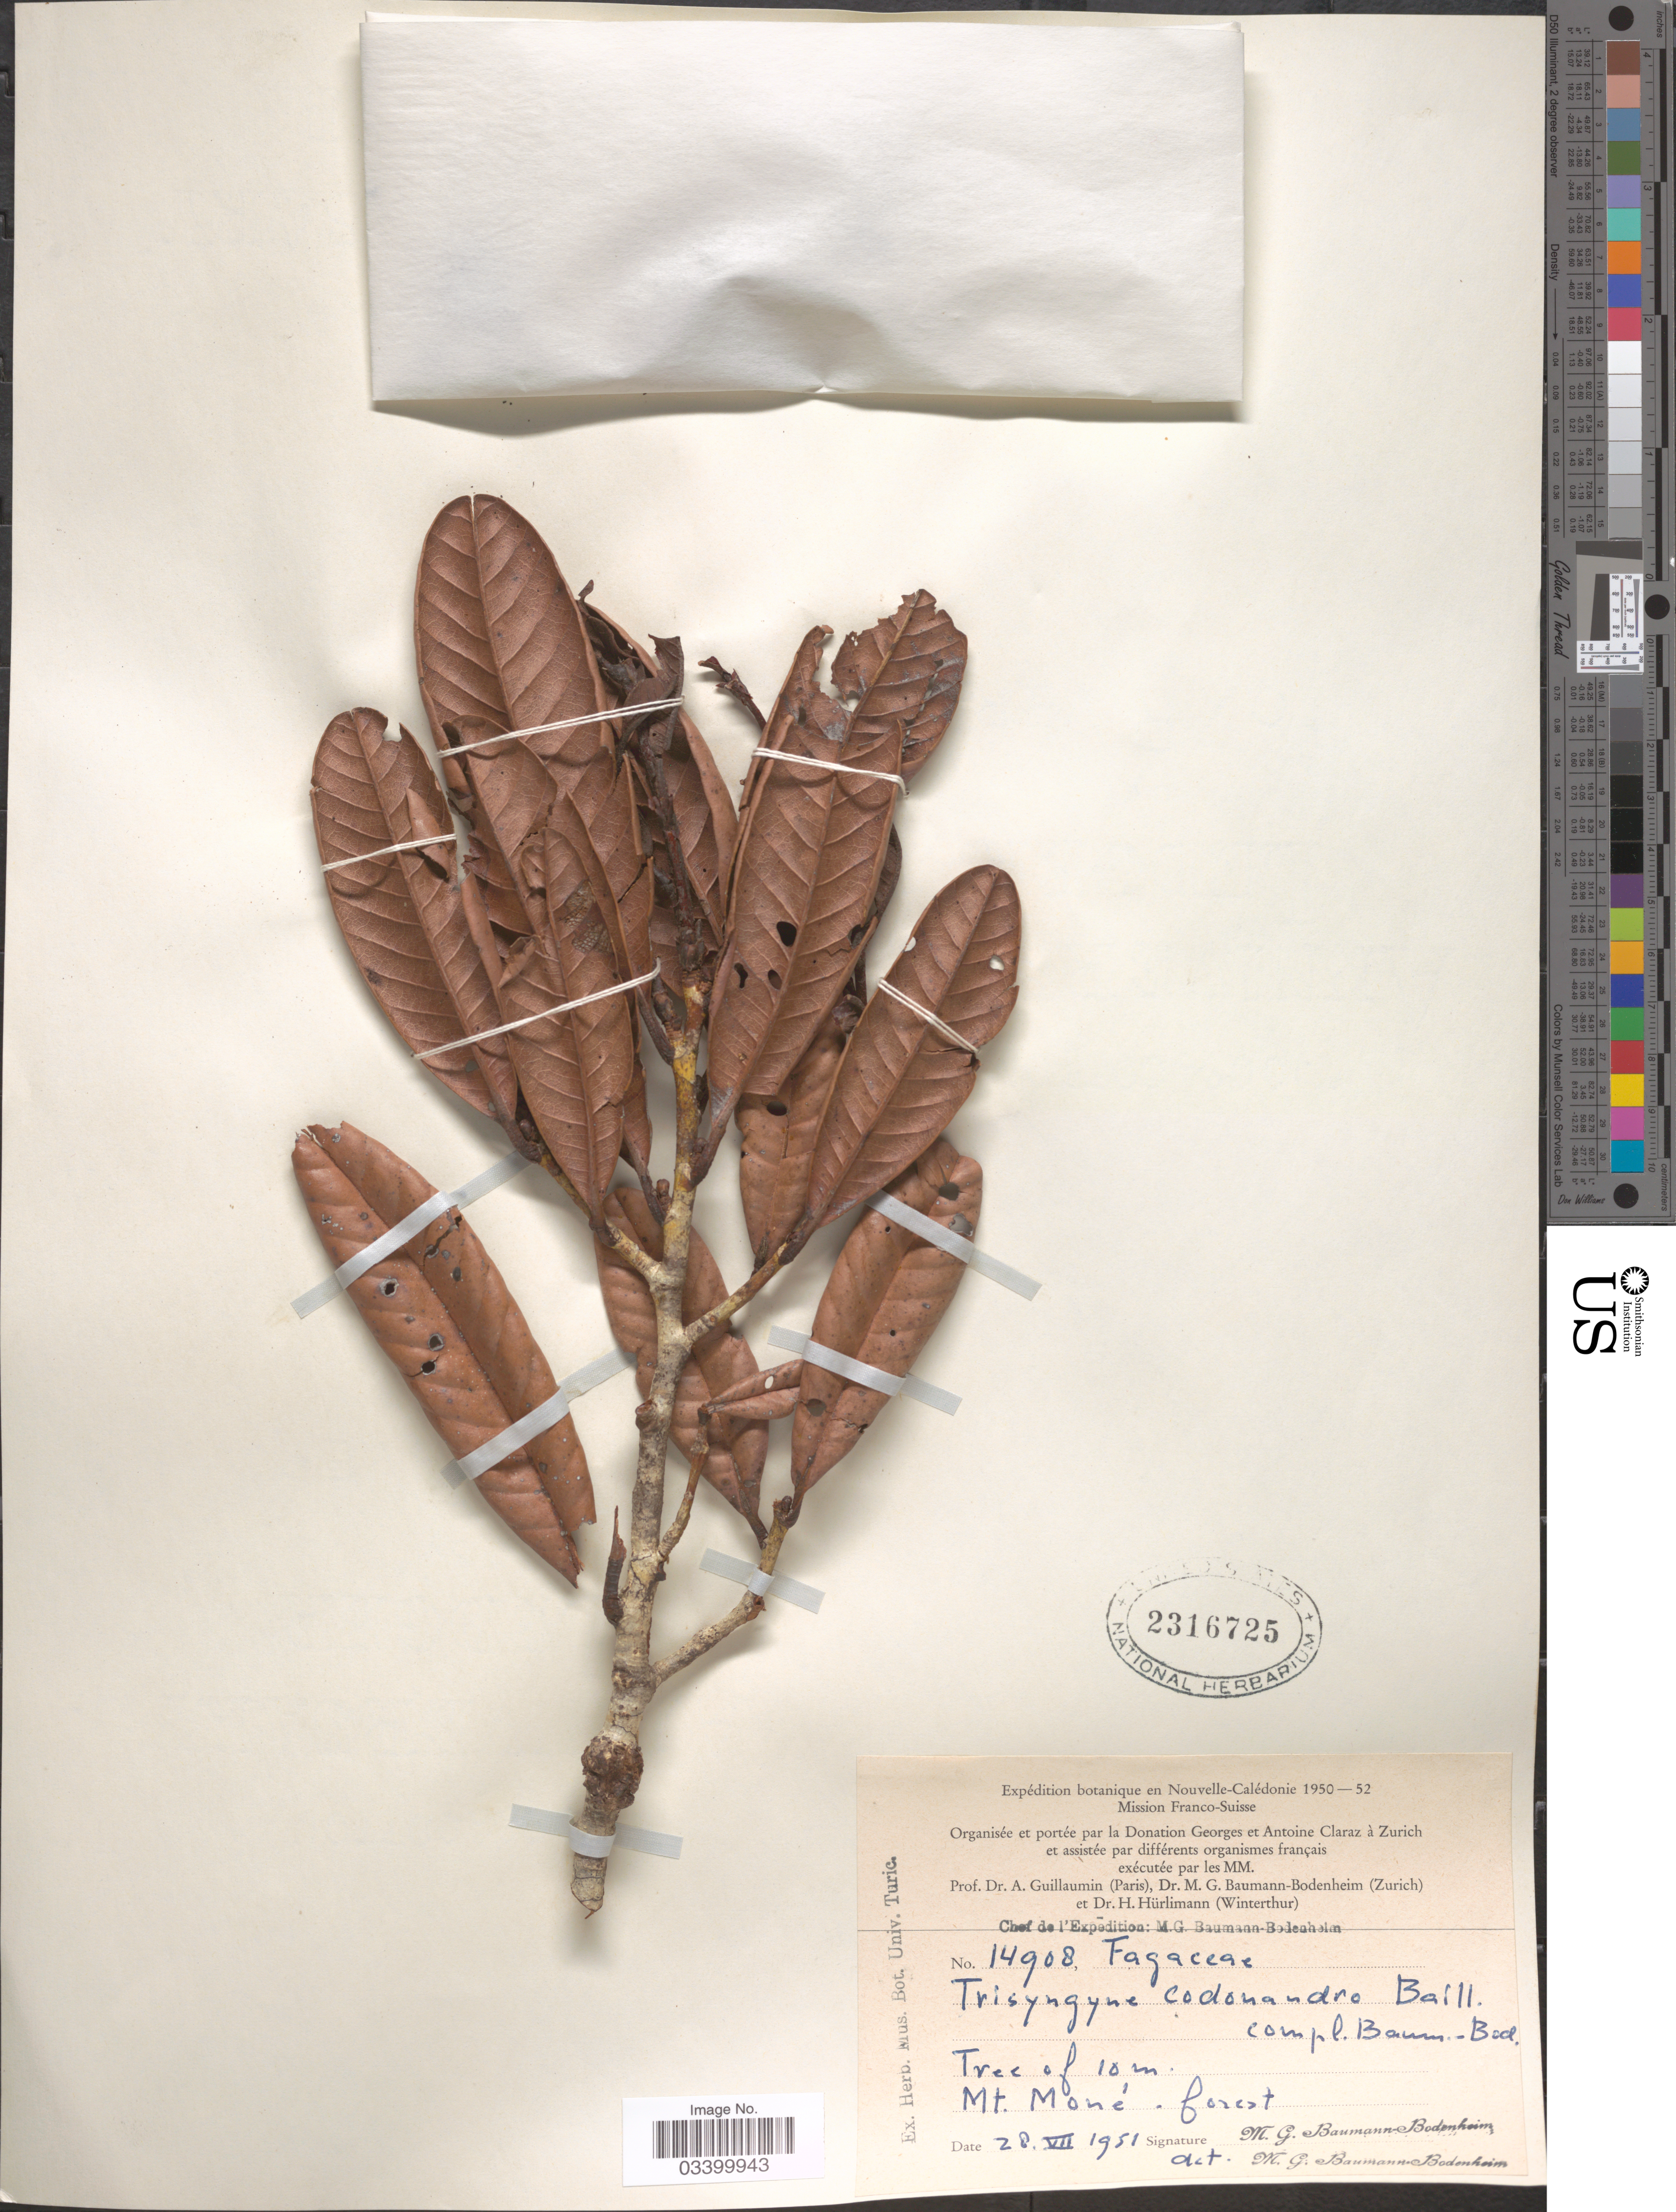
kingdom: Plantae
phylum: Tracheophyta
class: Magnoliopsida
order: Fagales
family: Nothofagaceae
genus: Nothofagus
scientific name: Nothofagus codonandra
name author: (Baill.) Steenis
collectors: M. G. Baumann-Bodenheim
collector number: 14908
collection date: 1951-07-28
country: New Caledonia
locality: Nouvelle-Calédonie. Mt. Moné.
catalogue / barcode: US 2316725